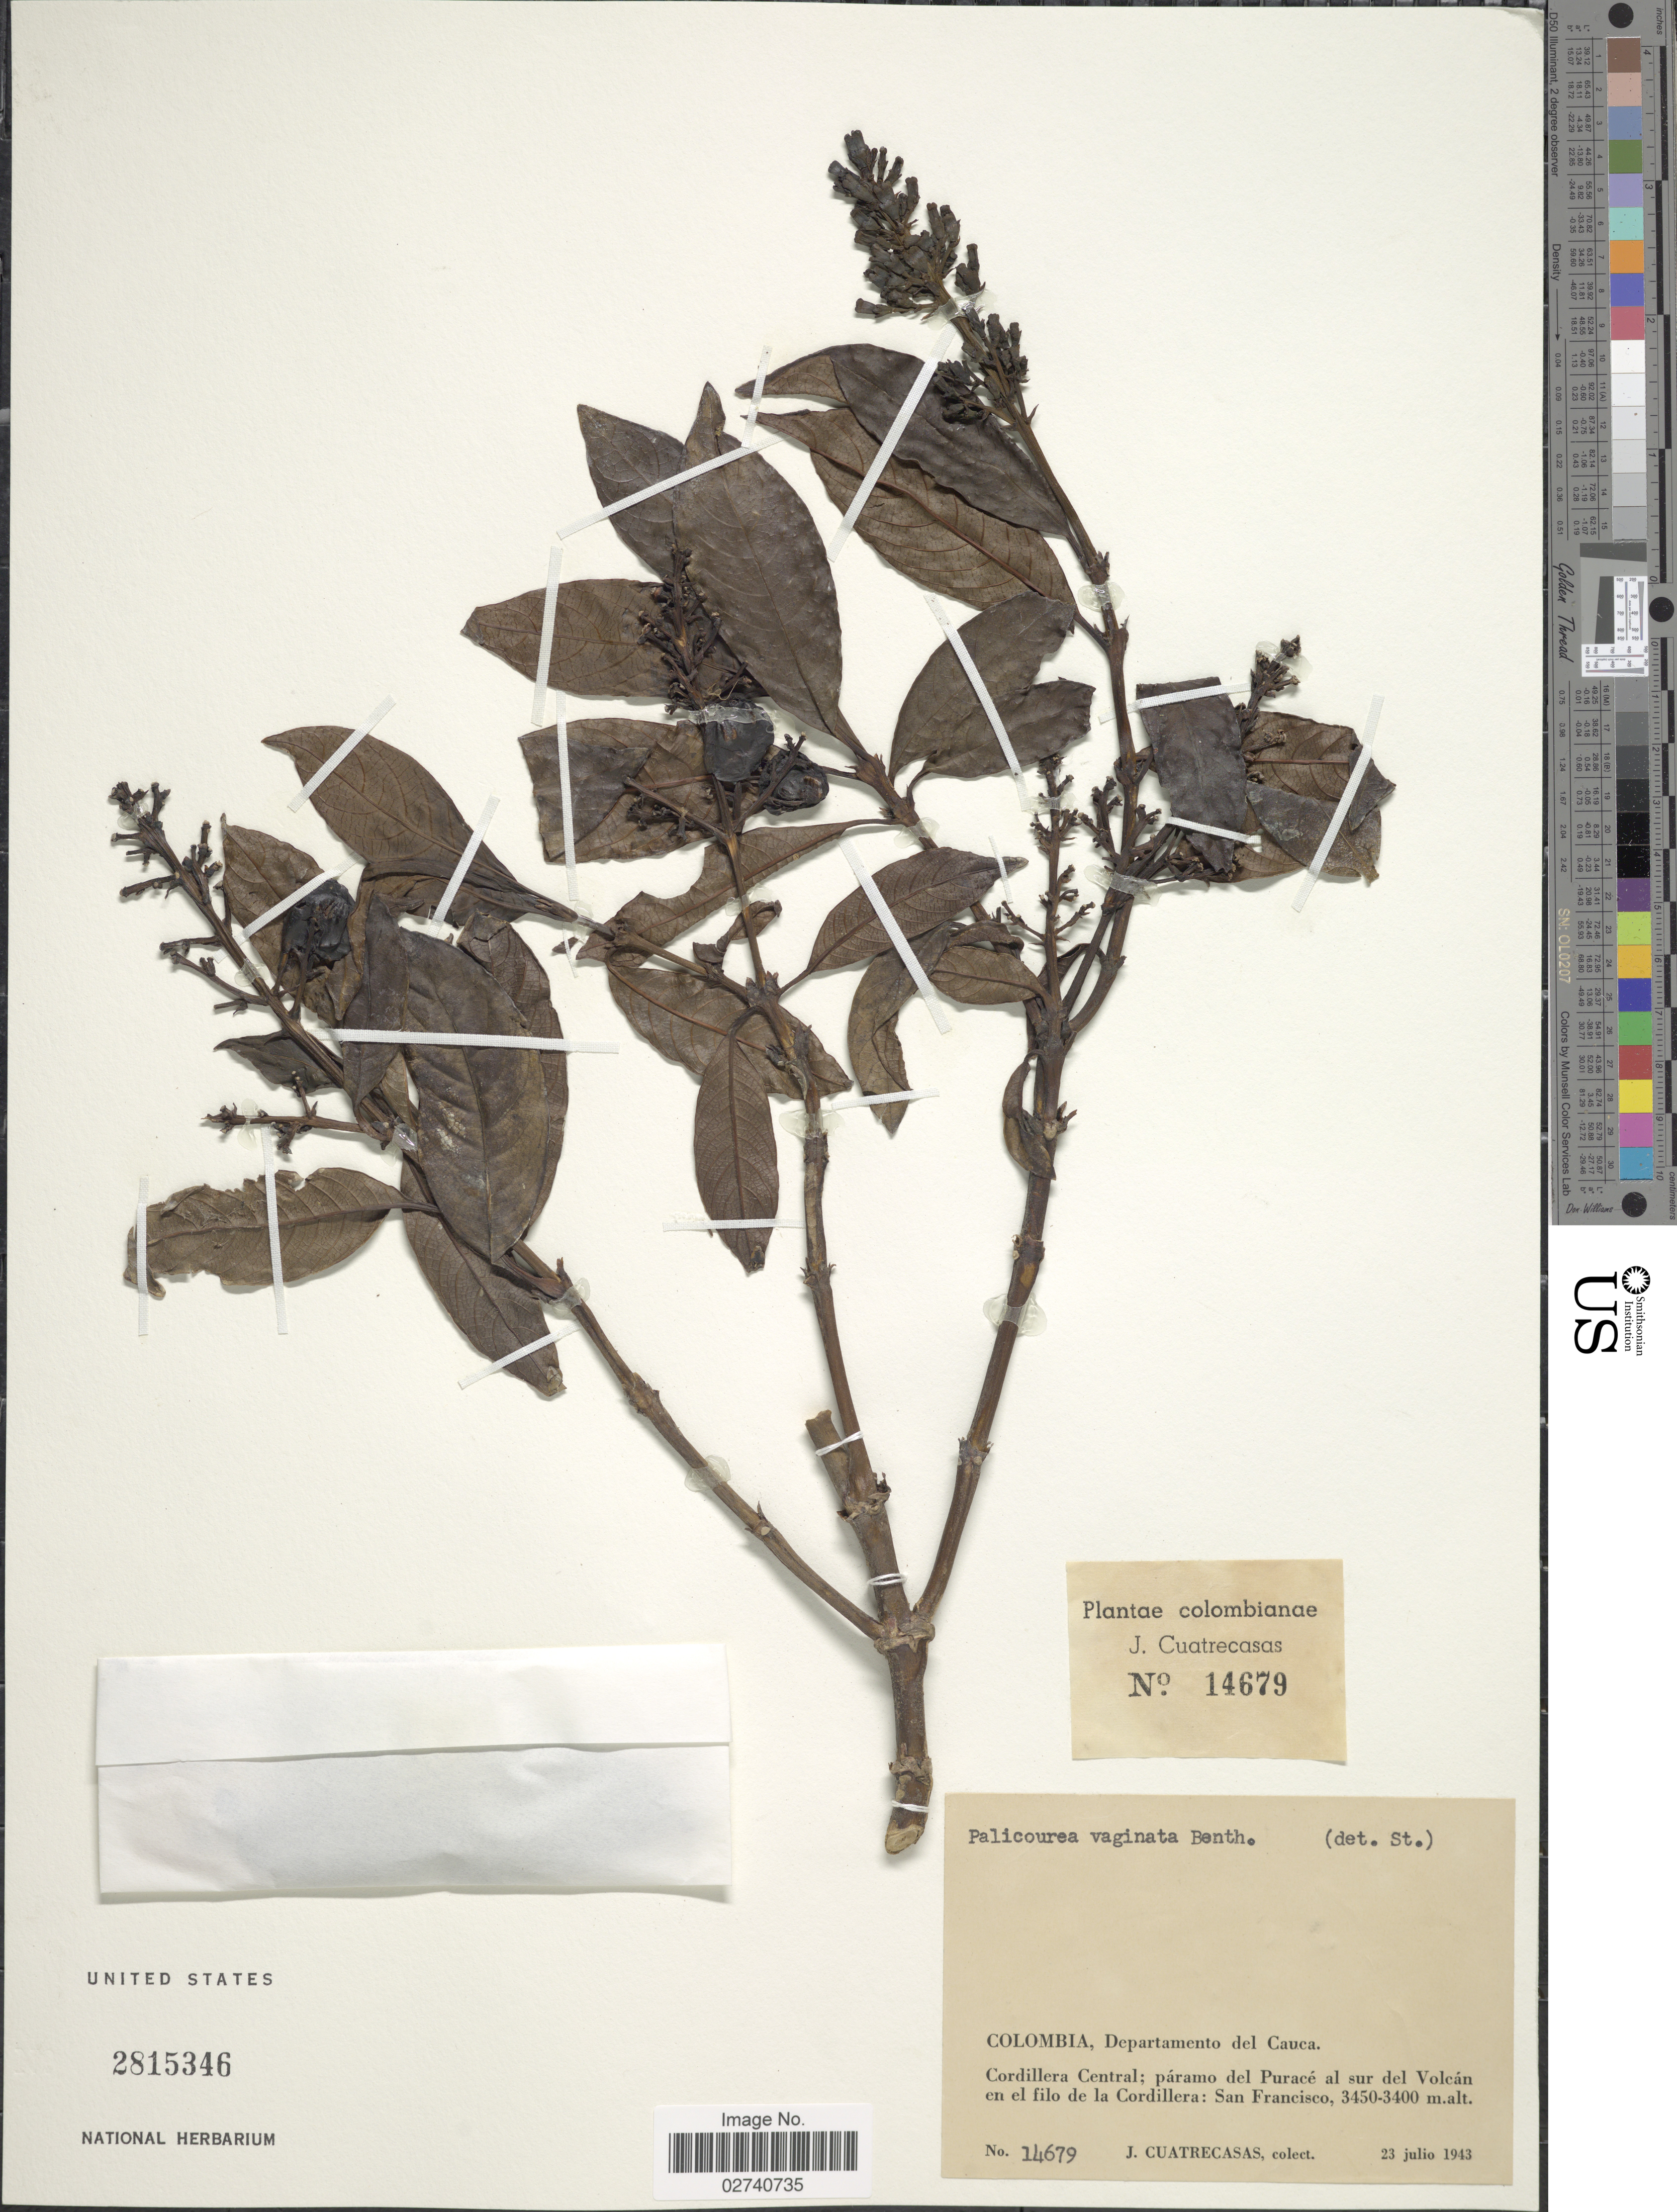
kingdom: Plantae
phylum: Tracheophyta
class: Magnoliopsida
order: Gentianales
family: Rubiaceae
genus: Palicourea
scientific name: Palicourea vaginata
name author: Benth.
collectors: J. Cuatrecasas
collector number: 14679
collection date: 1943-07-23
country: Colombia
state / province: Cauca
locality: Cordillera Central: paramo el Purace al sur del Volcan en el filo de la Cordillera: San Francisco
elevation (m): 3400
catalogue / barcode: US 2815346